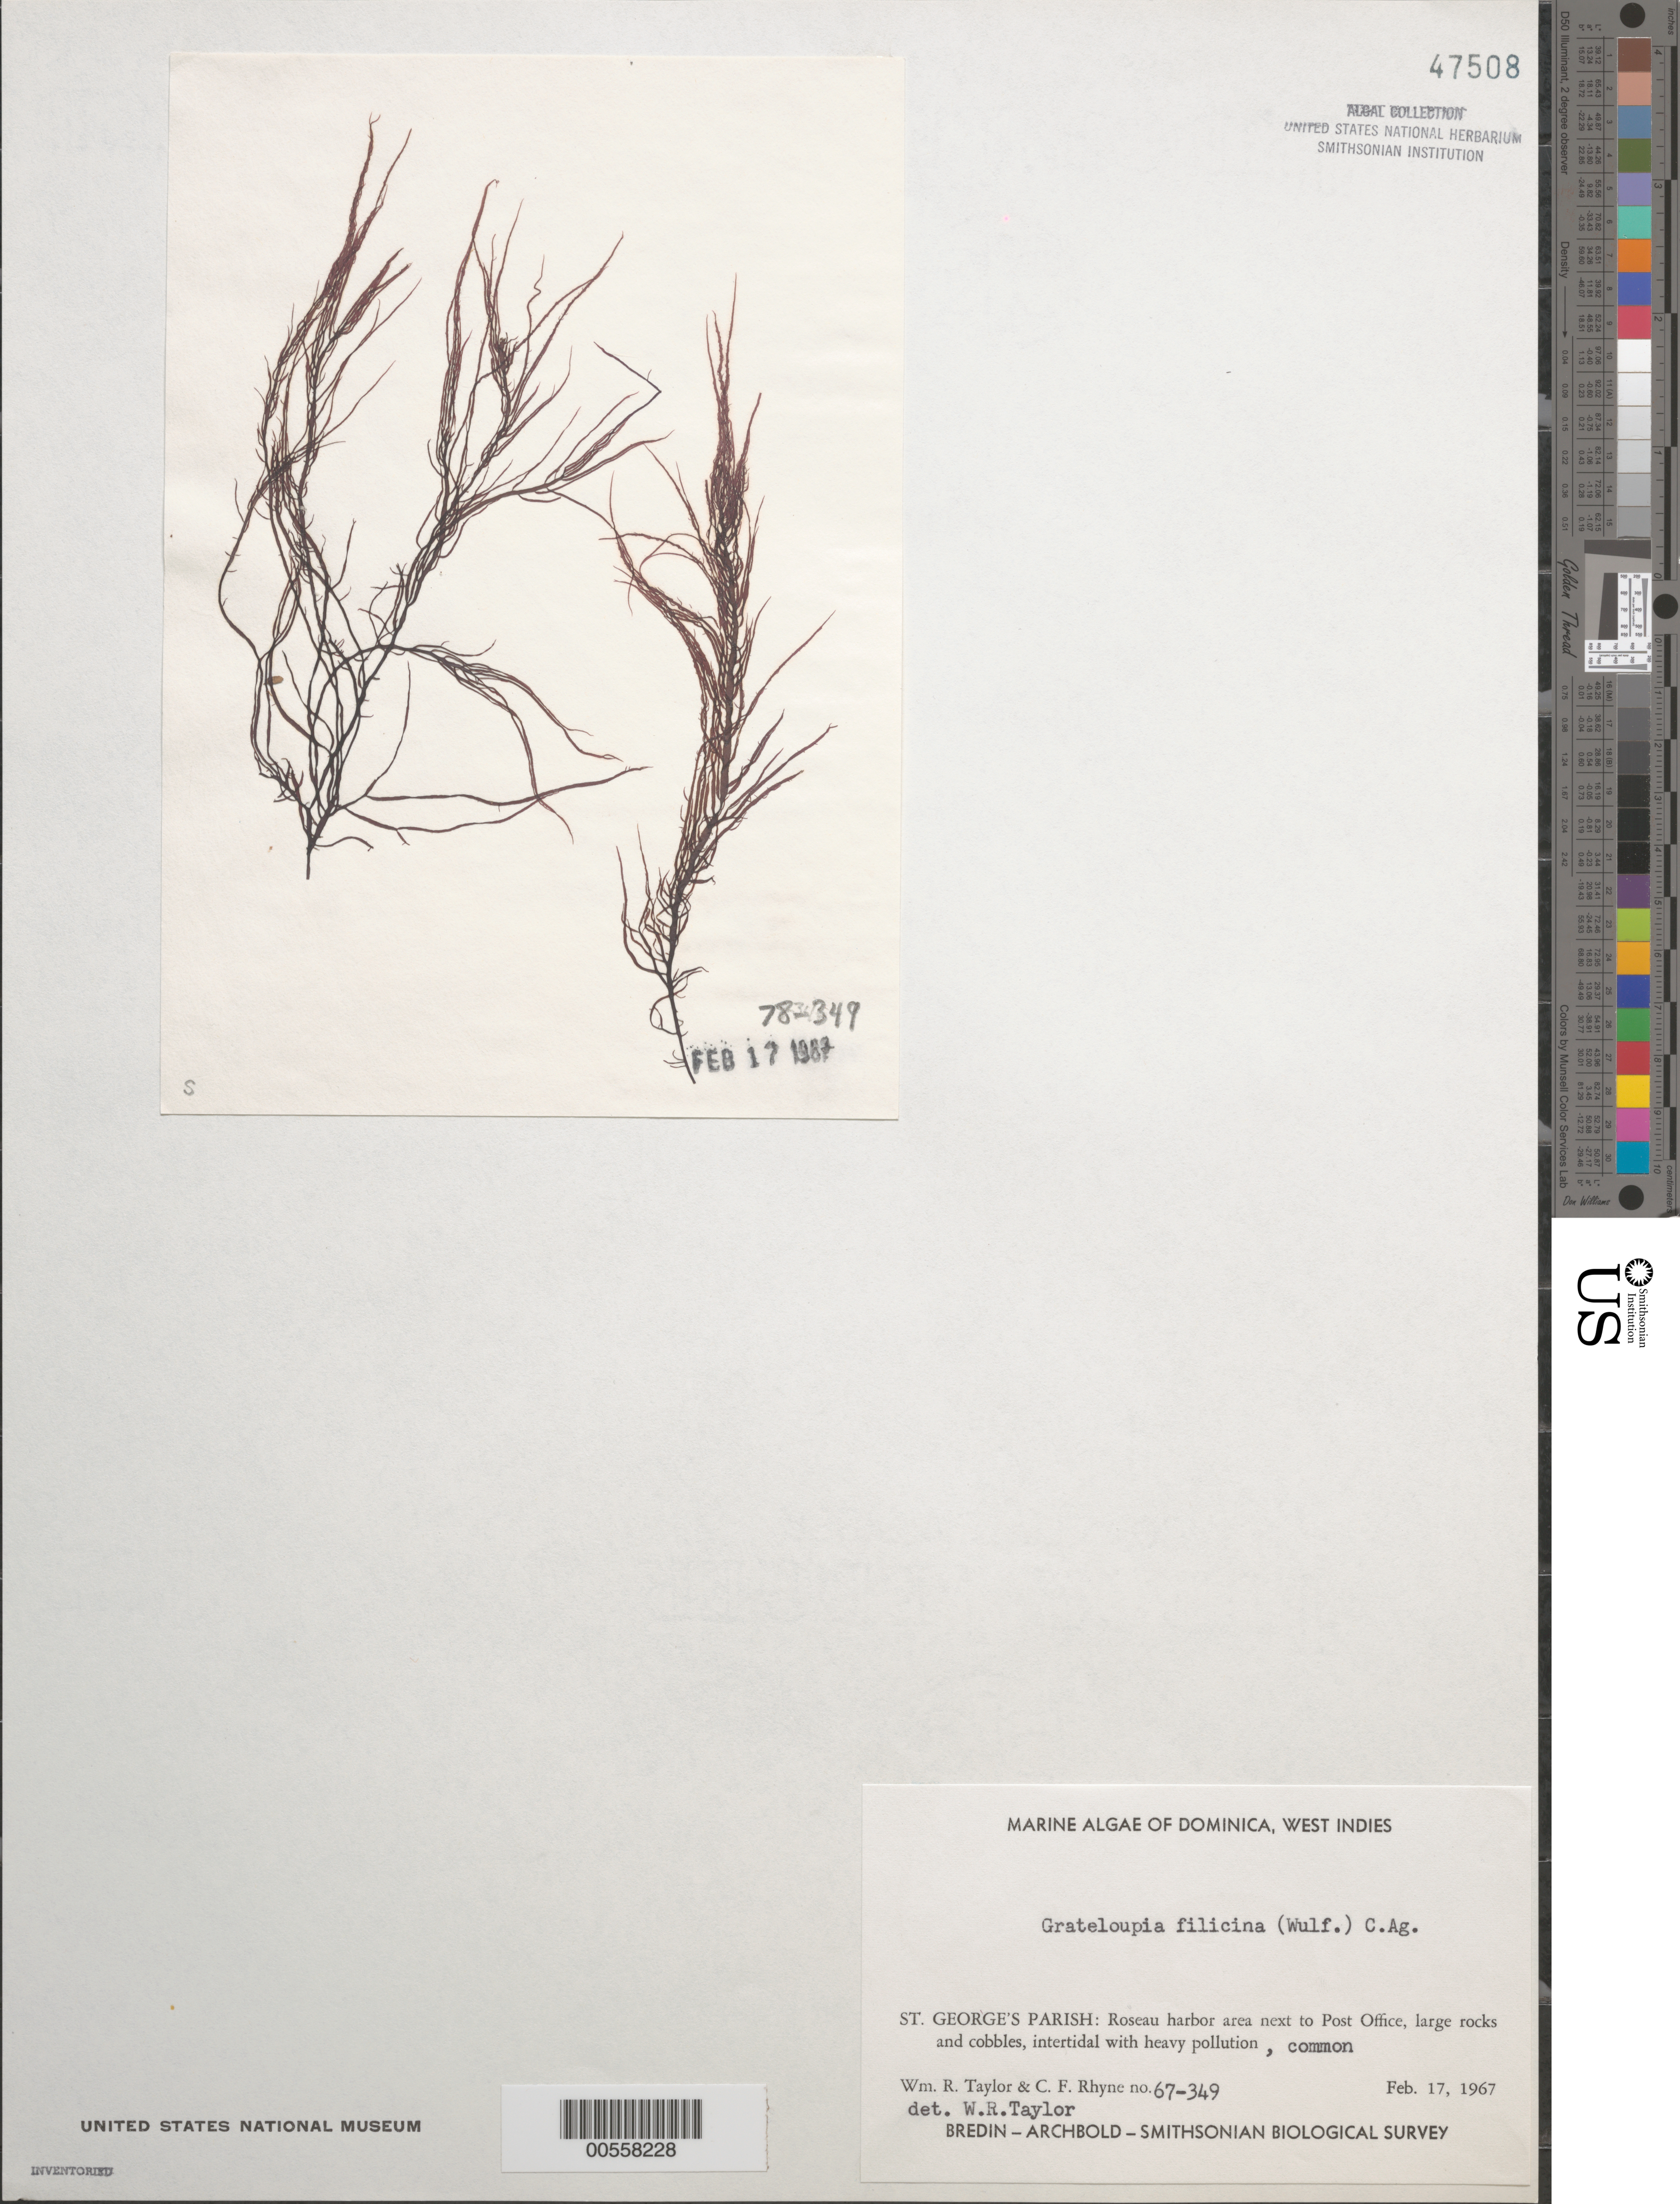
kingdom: Plantae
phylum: Rhodophyta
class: Florideophyceae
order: Halymeniales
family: Halymeniaceae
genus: Grateloupia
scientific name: Grateloupia filicina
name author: (J.V.Lamouroux) C. Agardh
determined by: Taylor, William R.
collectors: W. R. Taylor & C. Rhyne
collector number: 67-349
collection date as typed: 17 Feb 1967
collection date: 1967-02-17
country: Dominica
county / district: St. George's Parish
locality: Roseau harbor next to post office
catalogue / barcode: US 47508